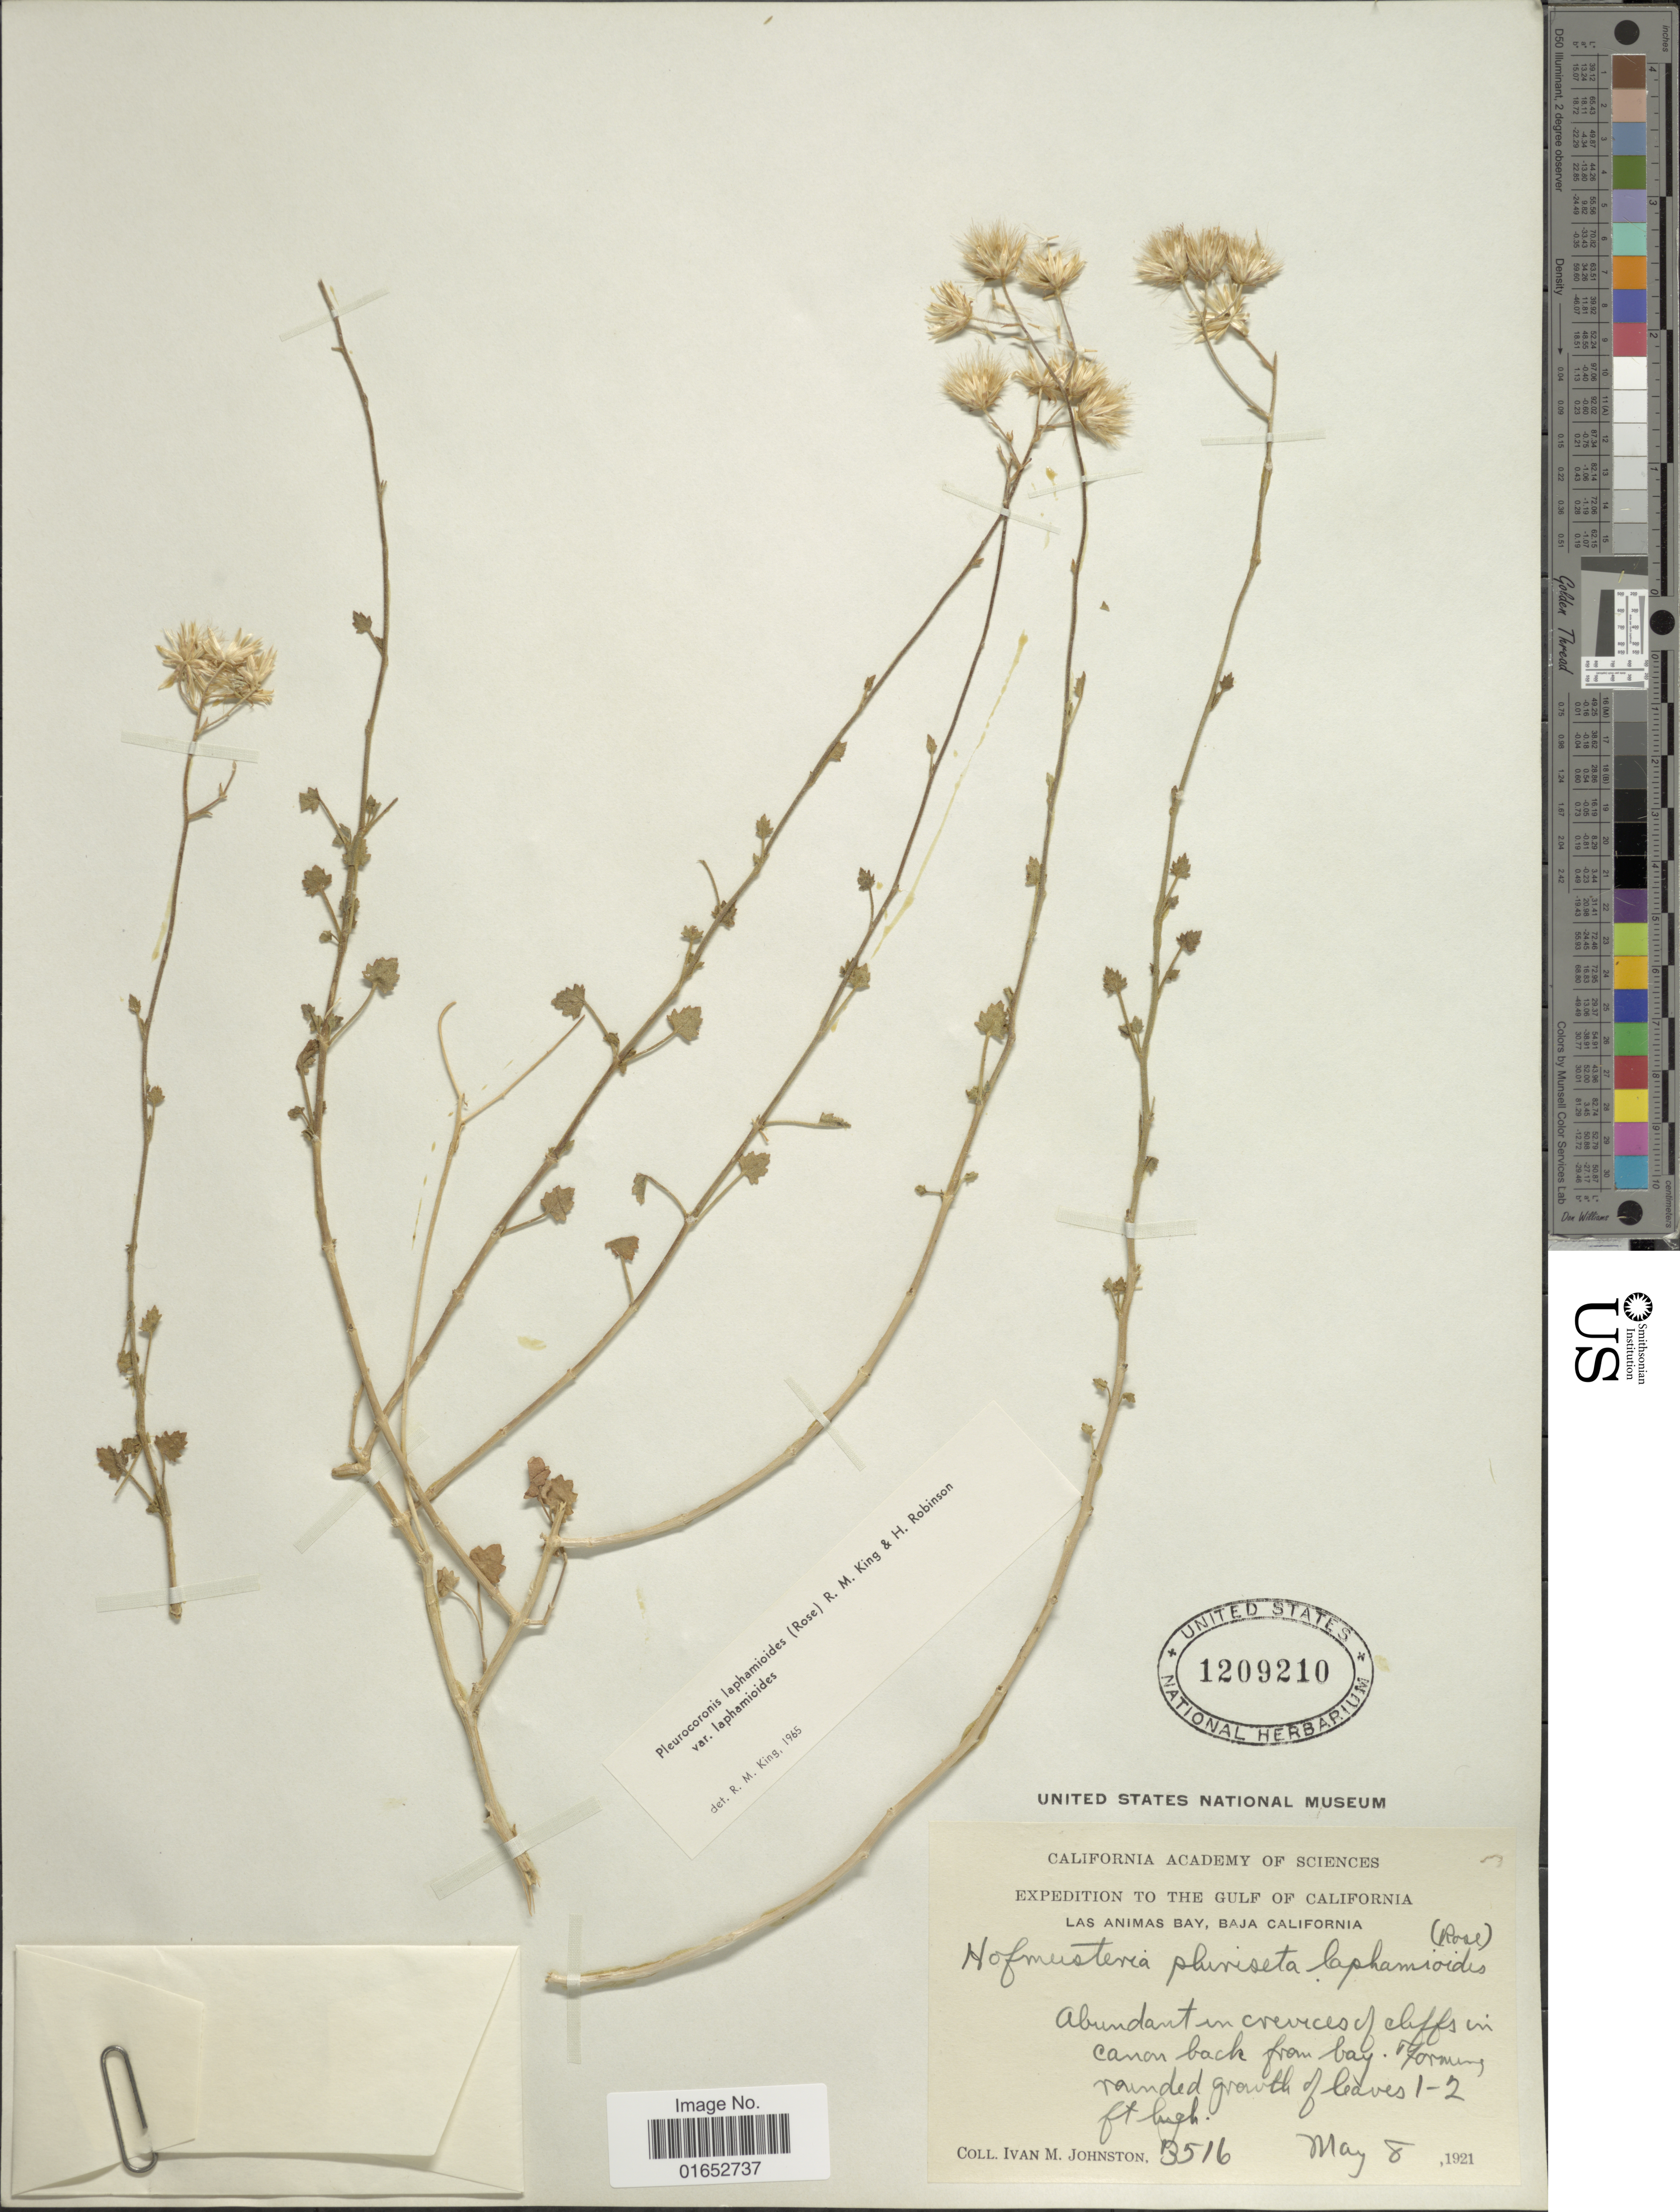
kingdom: Plantae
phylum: Tracheophyta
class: Magnoliopsida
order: Asterales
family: Asteraceae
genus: Pleurocoronis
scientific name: Pleurocoronis laphamioides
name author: (Rose) R.M. King & H. Rob.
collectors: I.M. Johnston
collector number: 3516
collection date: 1921-05-08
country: Mexico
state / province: Baja California Norte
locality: Gulf of California, Las Animas Bay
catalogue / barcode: US 1209210